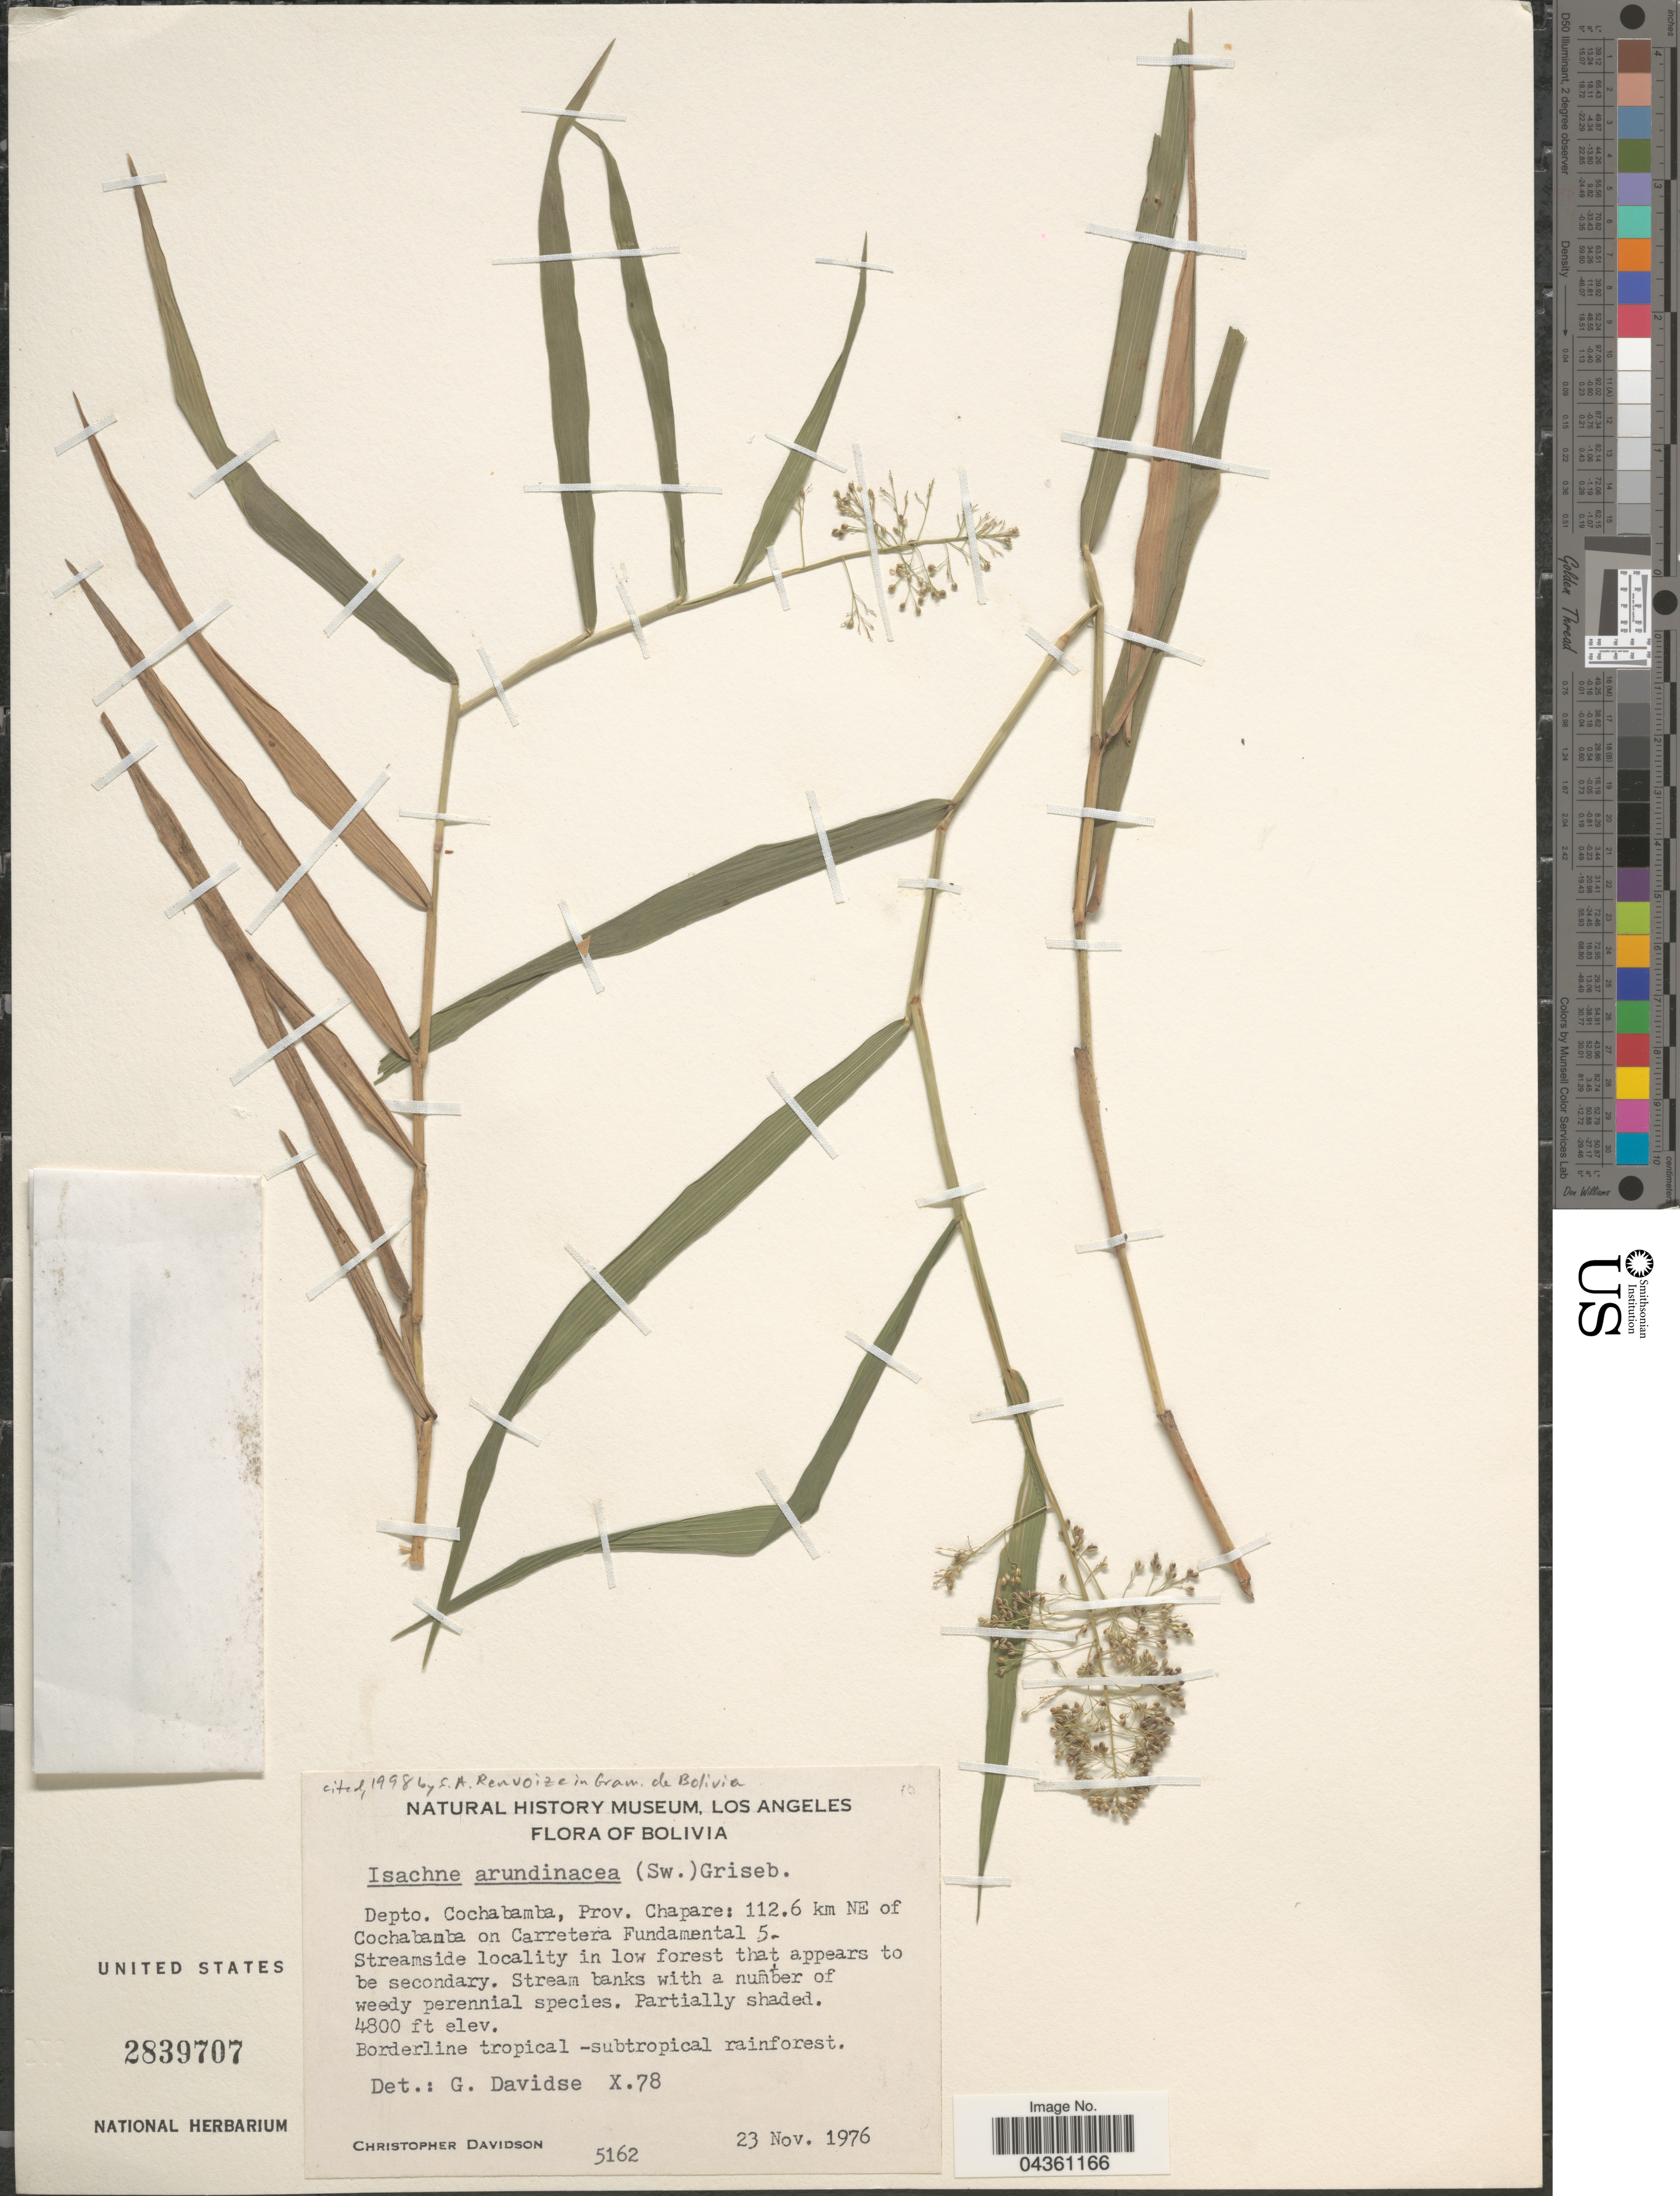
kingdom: Plantae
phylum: Tracheophyta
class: Liliopsida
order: Poales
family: Poaceae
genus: Isachne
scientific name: Isachne arundinacea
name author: (Sw.) Griseb.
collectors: C. Davidson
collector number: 5162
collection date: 1976-11-23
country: Bolivia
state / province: Cochabamba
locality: Depto. Cochabamba, Prov. Chapare: 112.6 km NE of Cochabamba on Carretera Fundamental 5.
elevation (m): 1463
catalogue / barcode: US 2839707